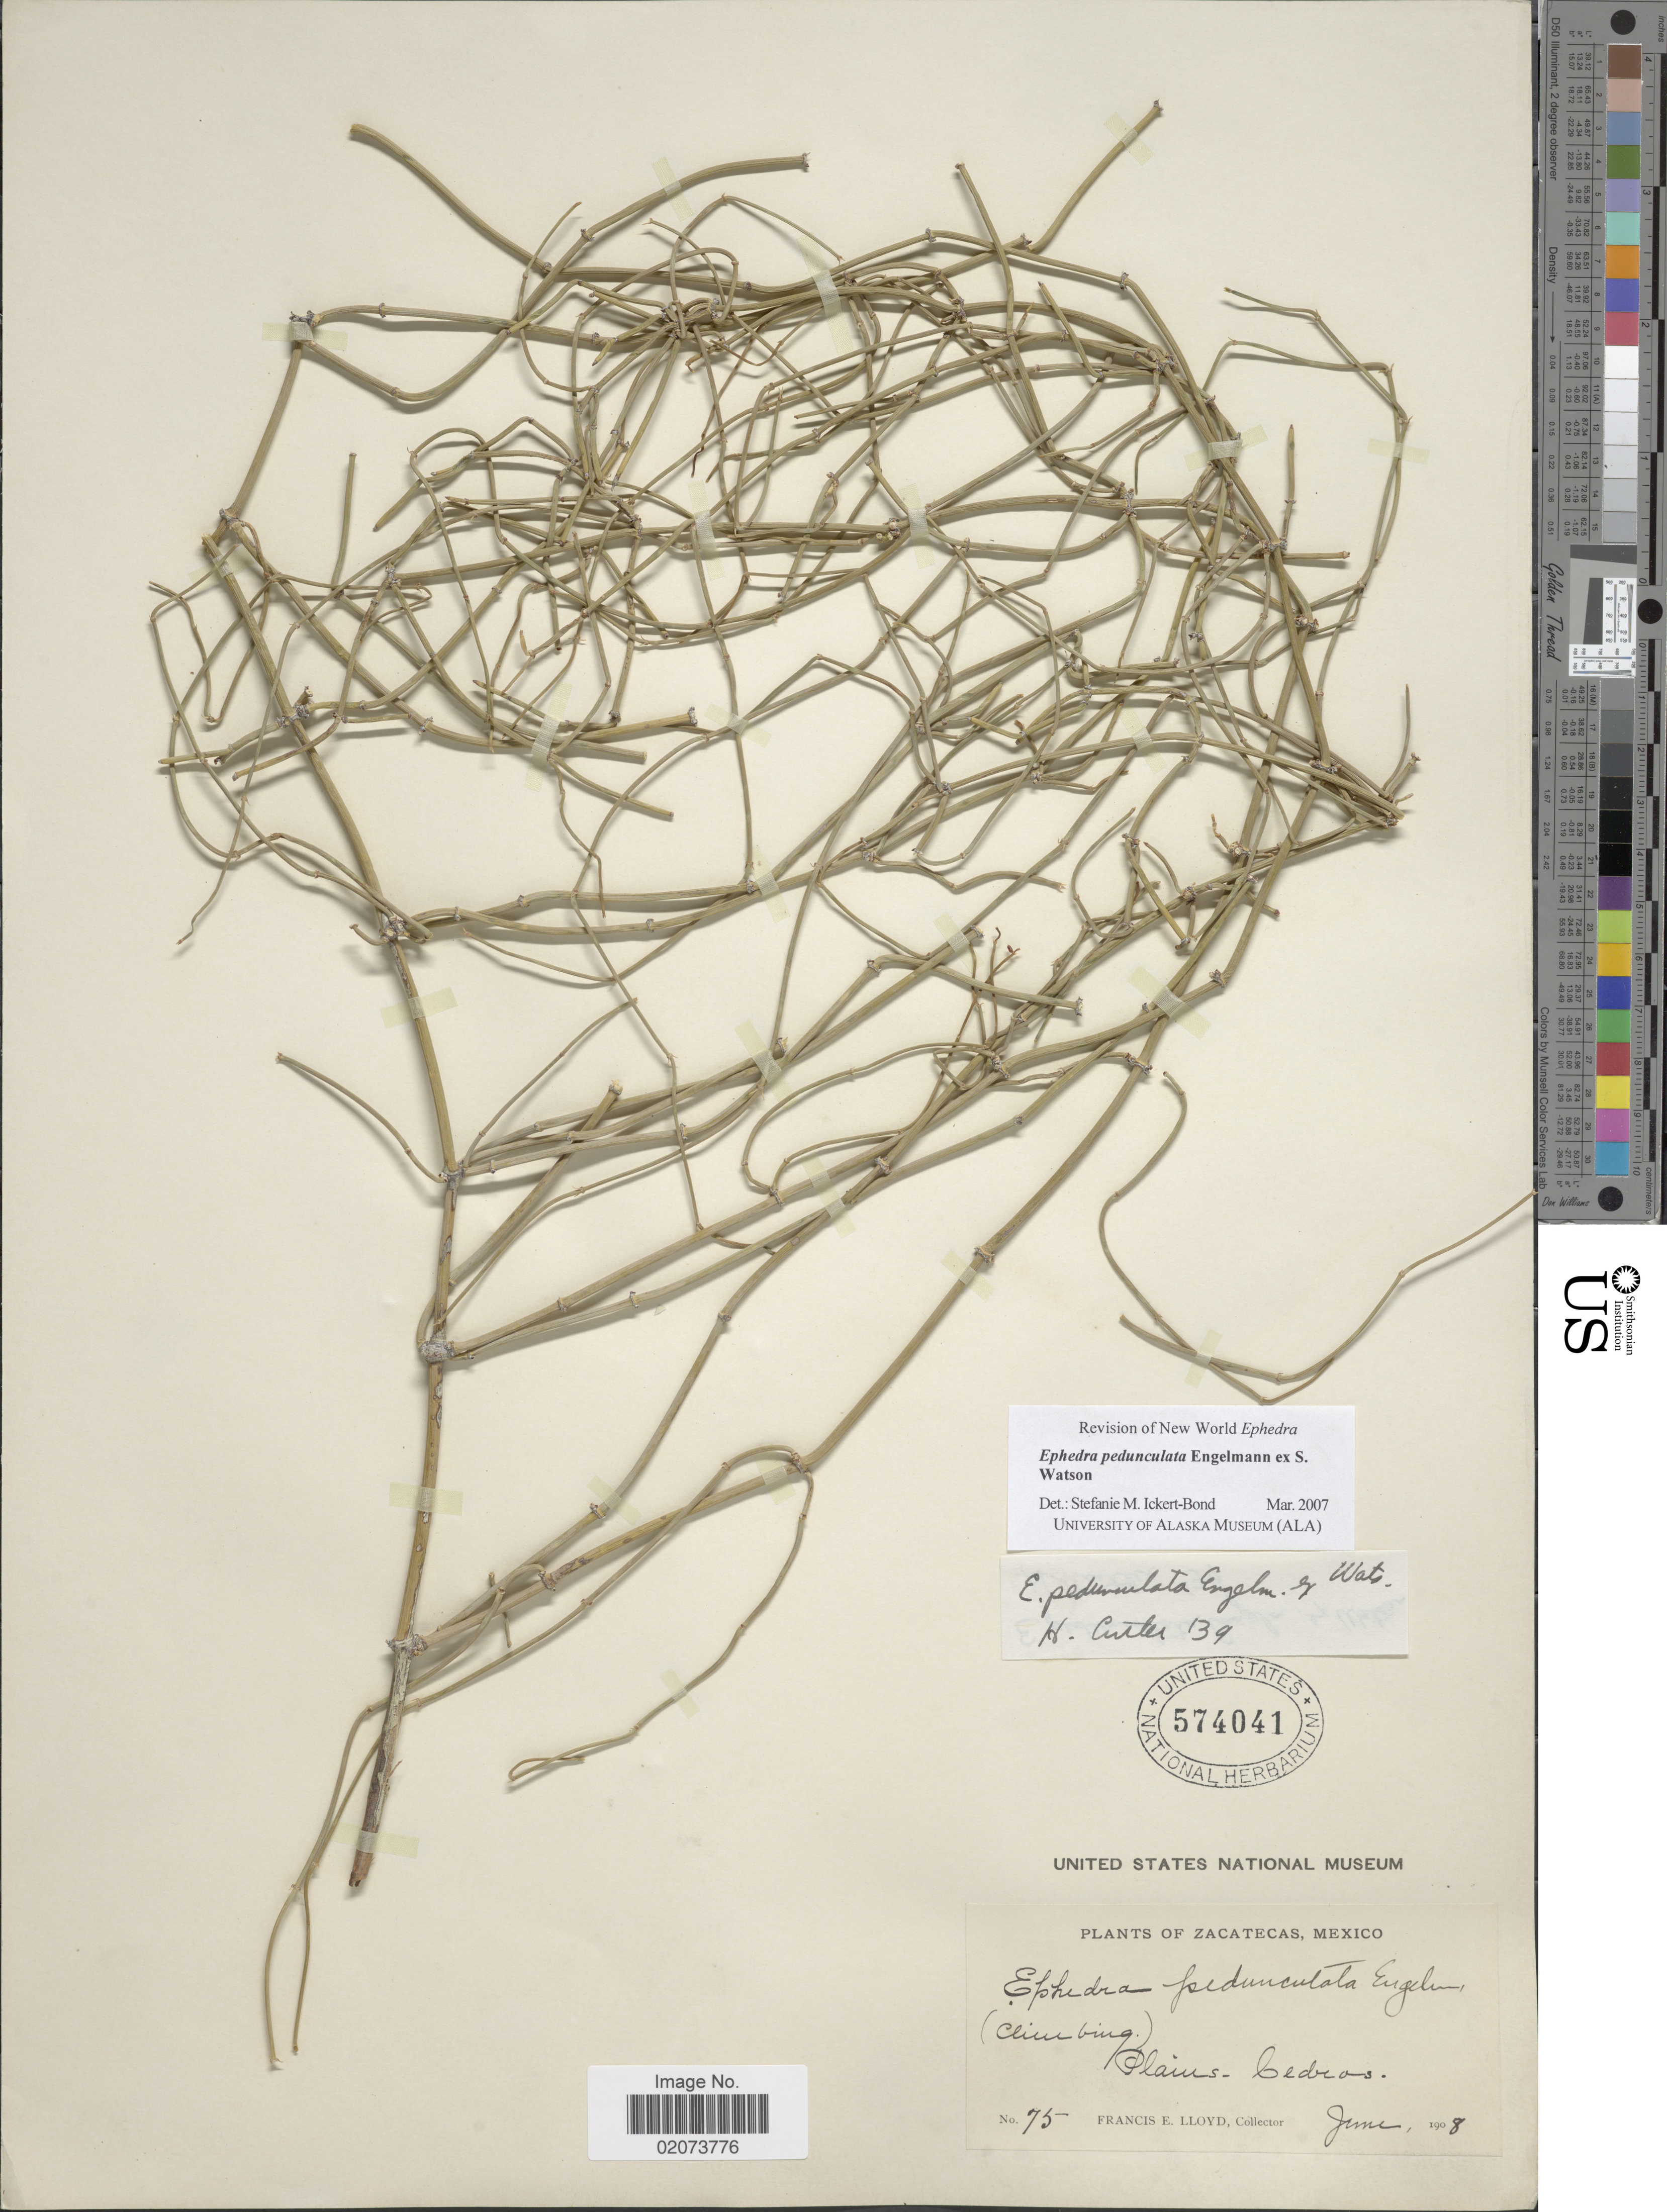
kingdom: Plantae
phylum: Tracheophyta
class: Gnetopsida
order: Ephedrales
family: Ephedraceae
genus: Ephedra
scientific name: Ephedra pedunculata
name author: Engelm. ex S. Watson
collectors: Lloyd, C. E.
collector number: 75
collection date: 1908-06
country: Mexico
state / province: Zacatecas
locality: Plains, Cedros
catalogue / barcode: US 574041